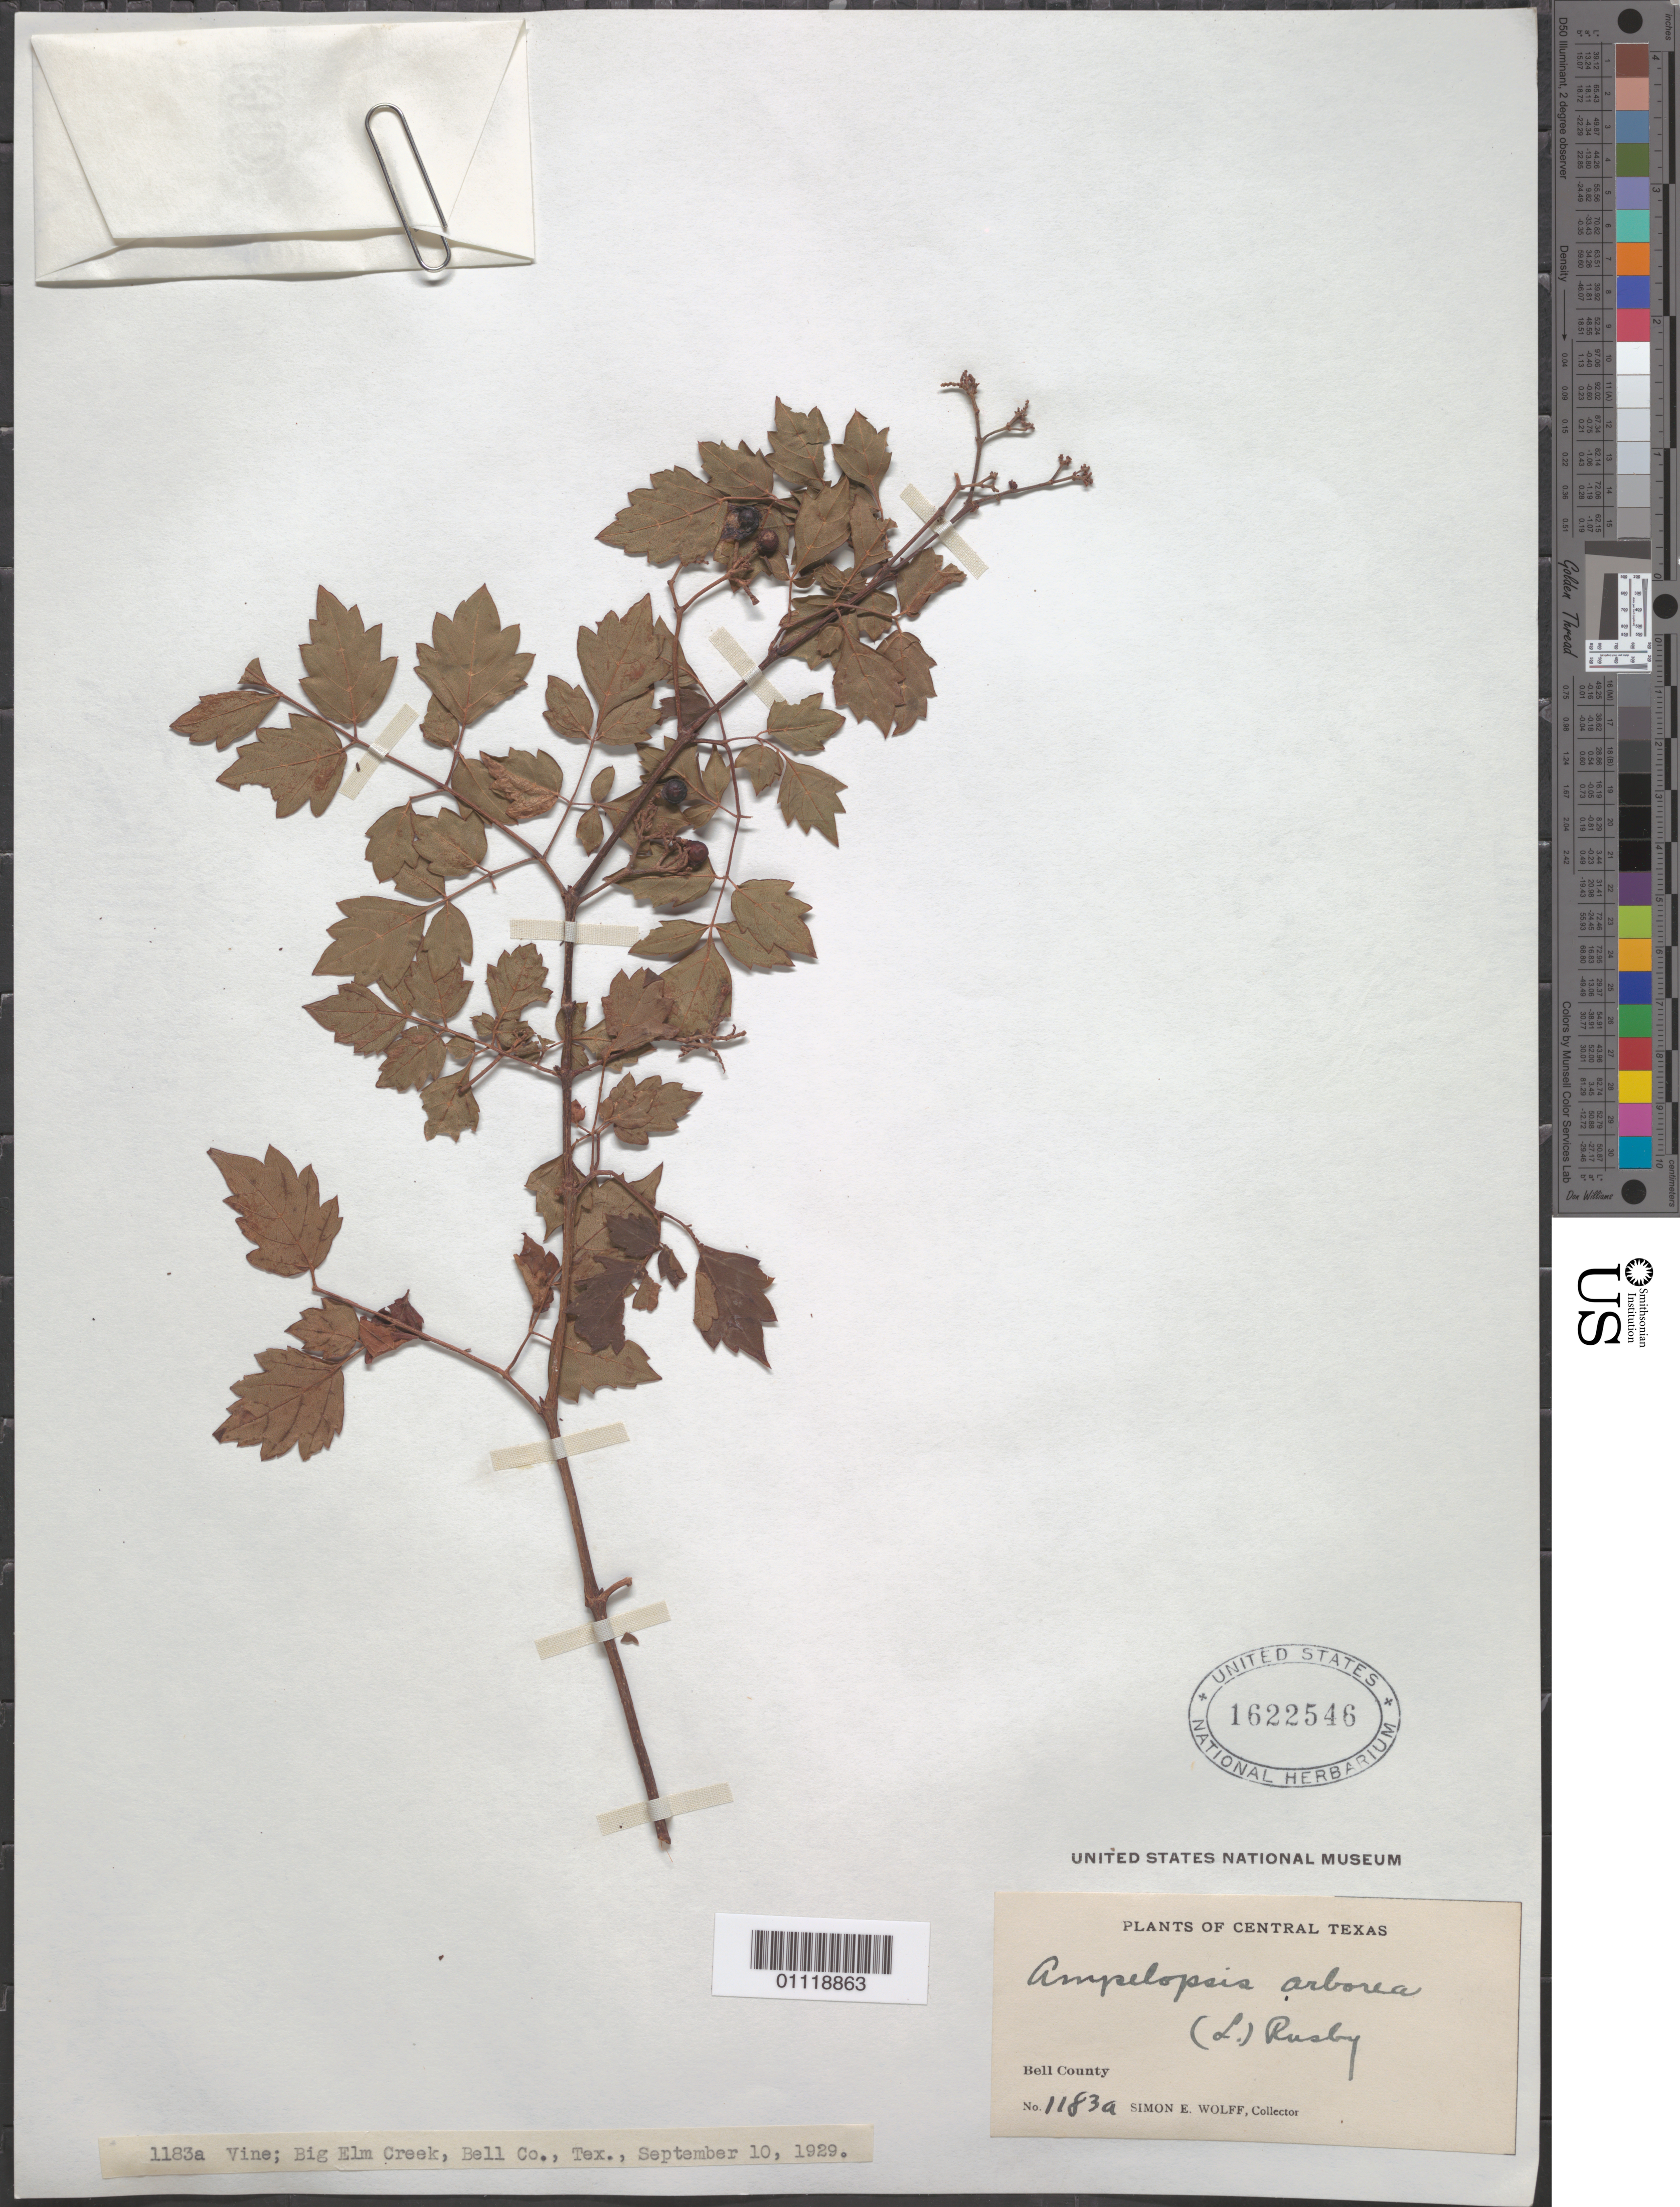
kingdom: Plantae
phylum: Tracheophyta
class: Magnoliopsida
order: Vitales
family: Vitaceae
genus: Ampelopsis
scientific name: Ampelopsis arborea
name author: (L.) Koehne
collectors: S. E. Wolff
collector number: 1183 a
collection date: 1929-09-10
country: United States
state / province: Texas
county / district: Bell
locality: Big Elm Creek.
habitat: Vine.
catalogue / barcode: US 1622546